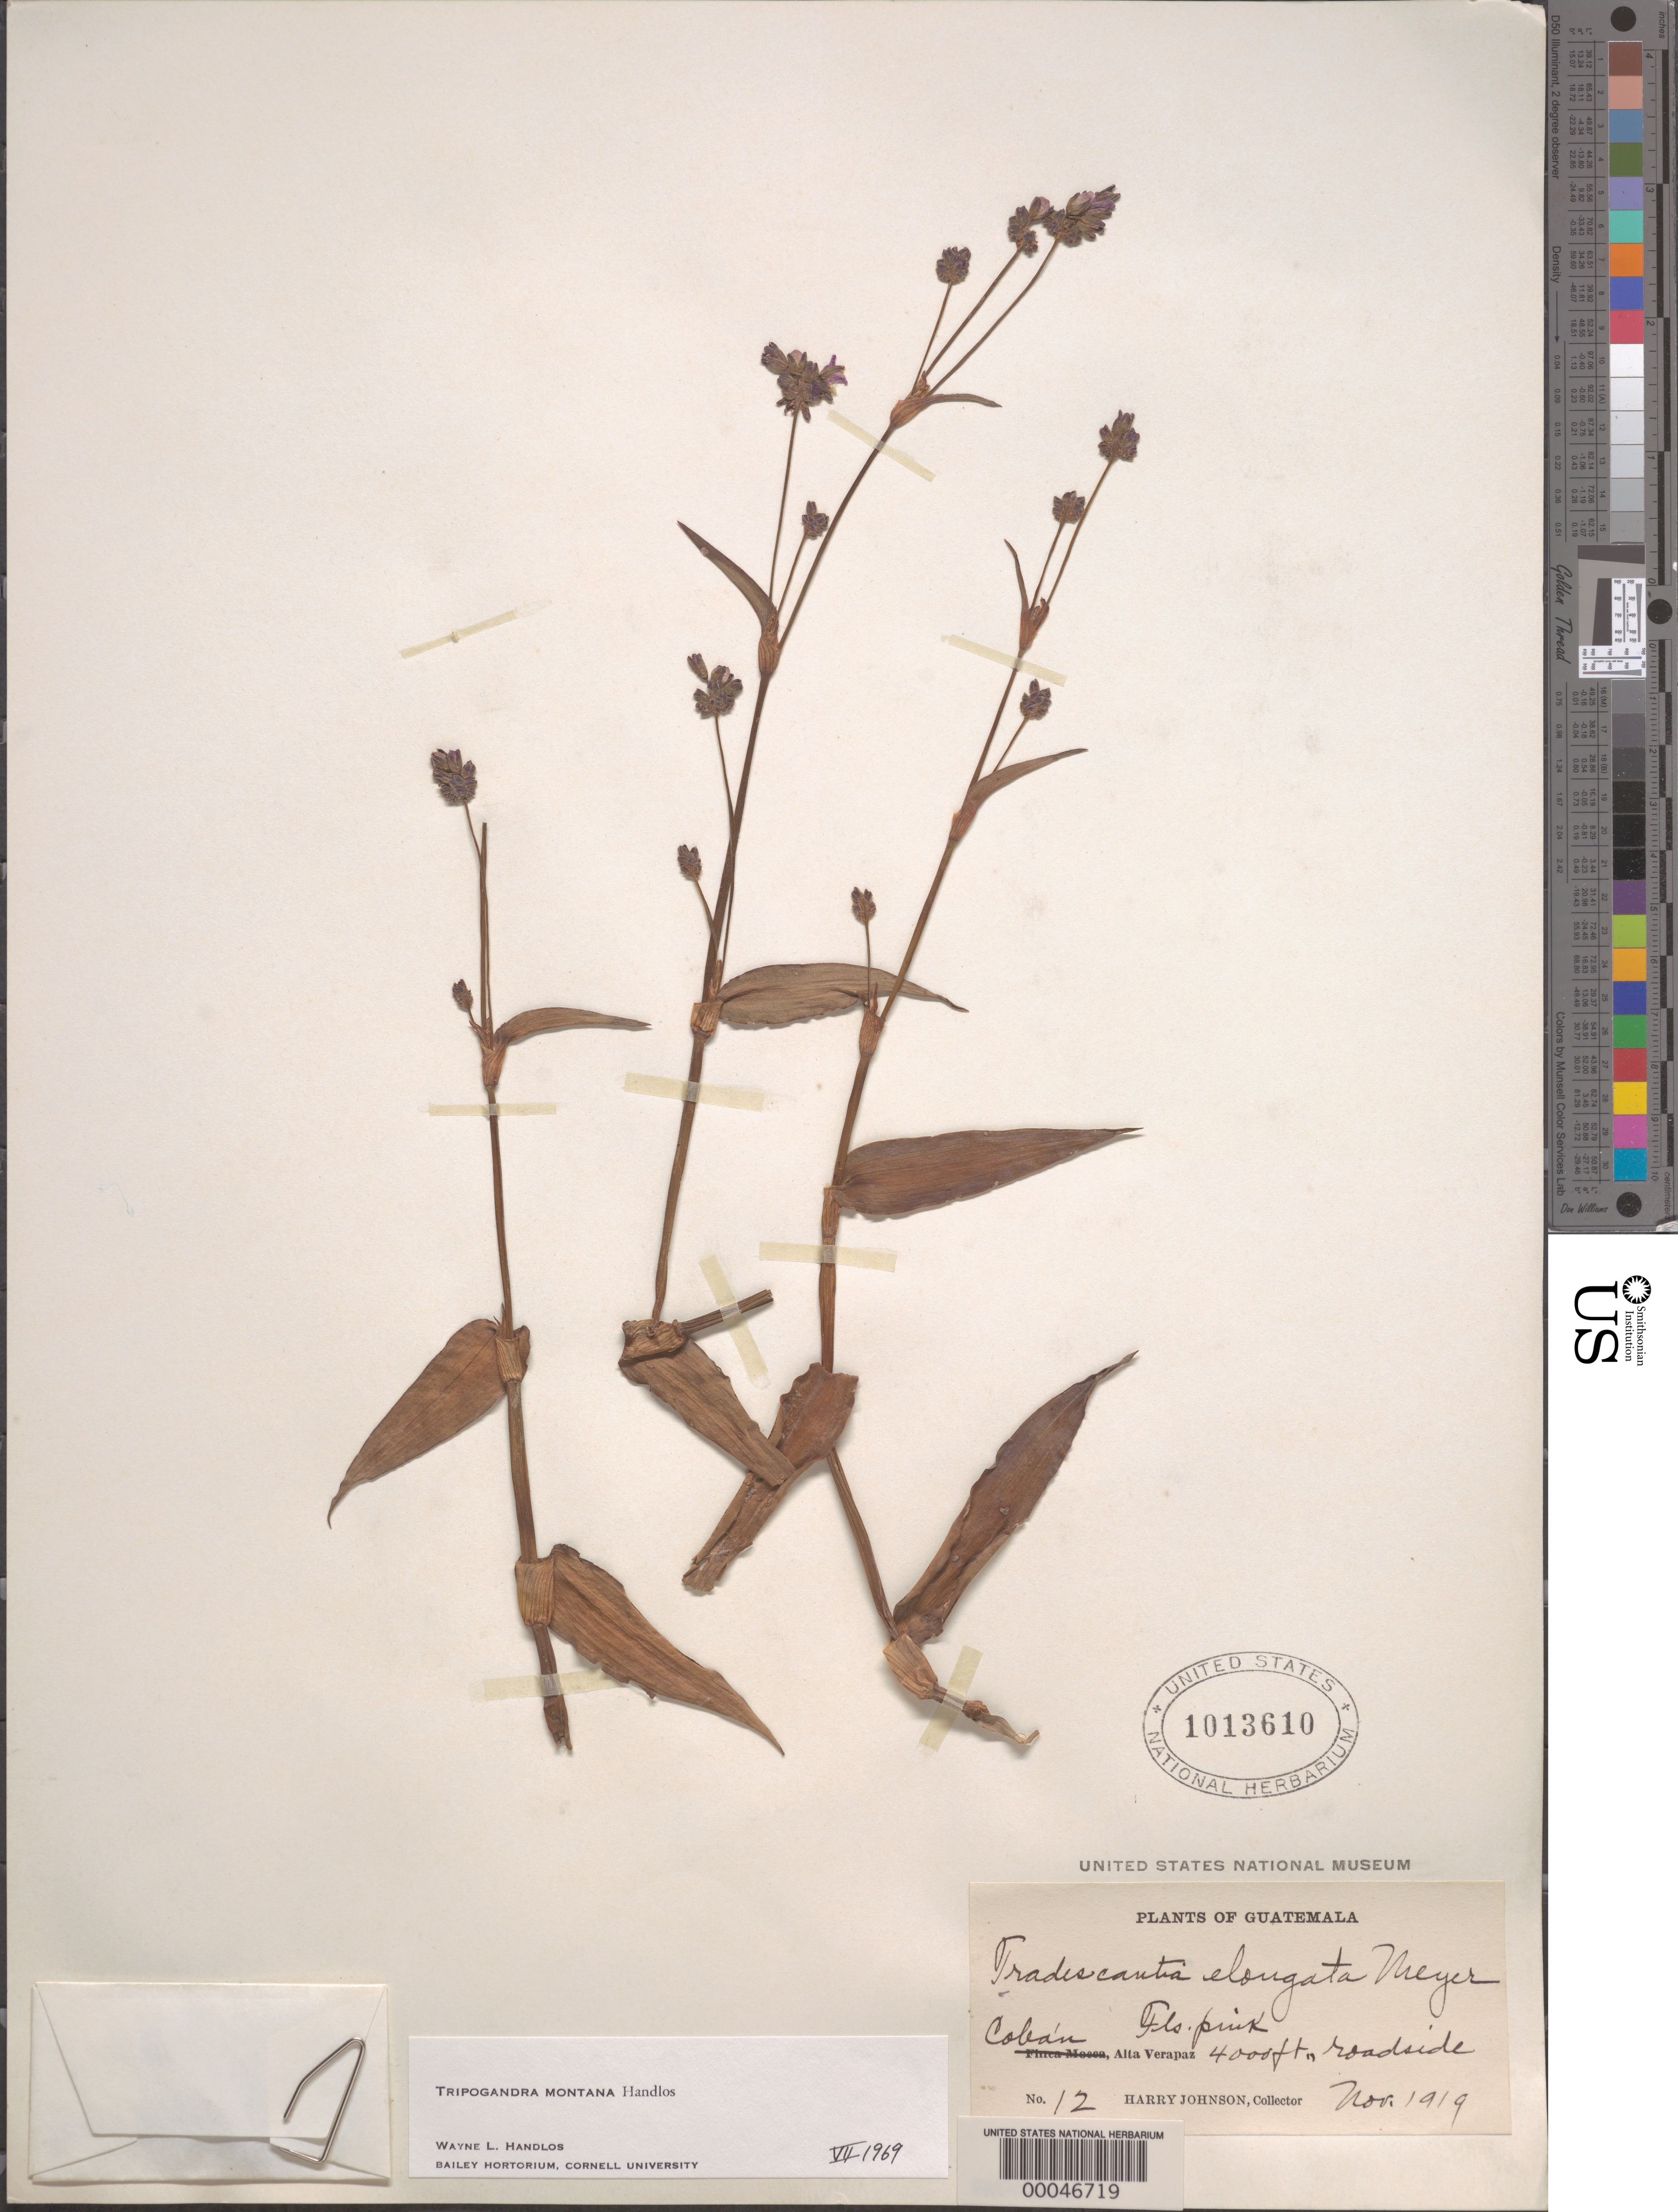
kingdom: Plantae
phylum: Tracheophyta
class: Liliopsida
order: Commelinales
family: Commelinaceae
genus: Tripogandra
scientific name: Tripogandra montana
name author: Handlos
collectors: H. Johnson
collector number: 12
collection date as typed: Nov 1919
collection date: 1919-11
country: Guatemala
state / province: Alta Verapaz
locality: Cobán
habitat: Roadside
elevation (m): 1220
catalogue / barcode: US 1013610